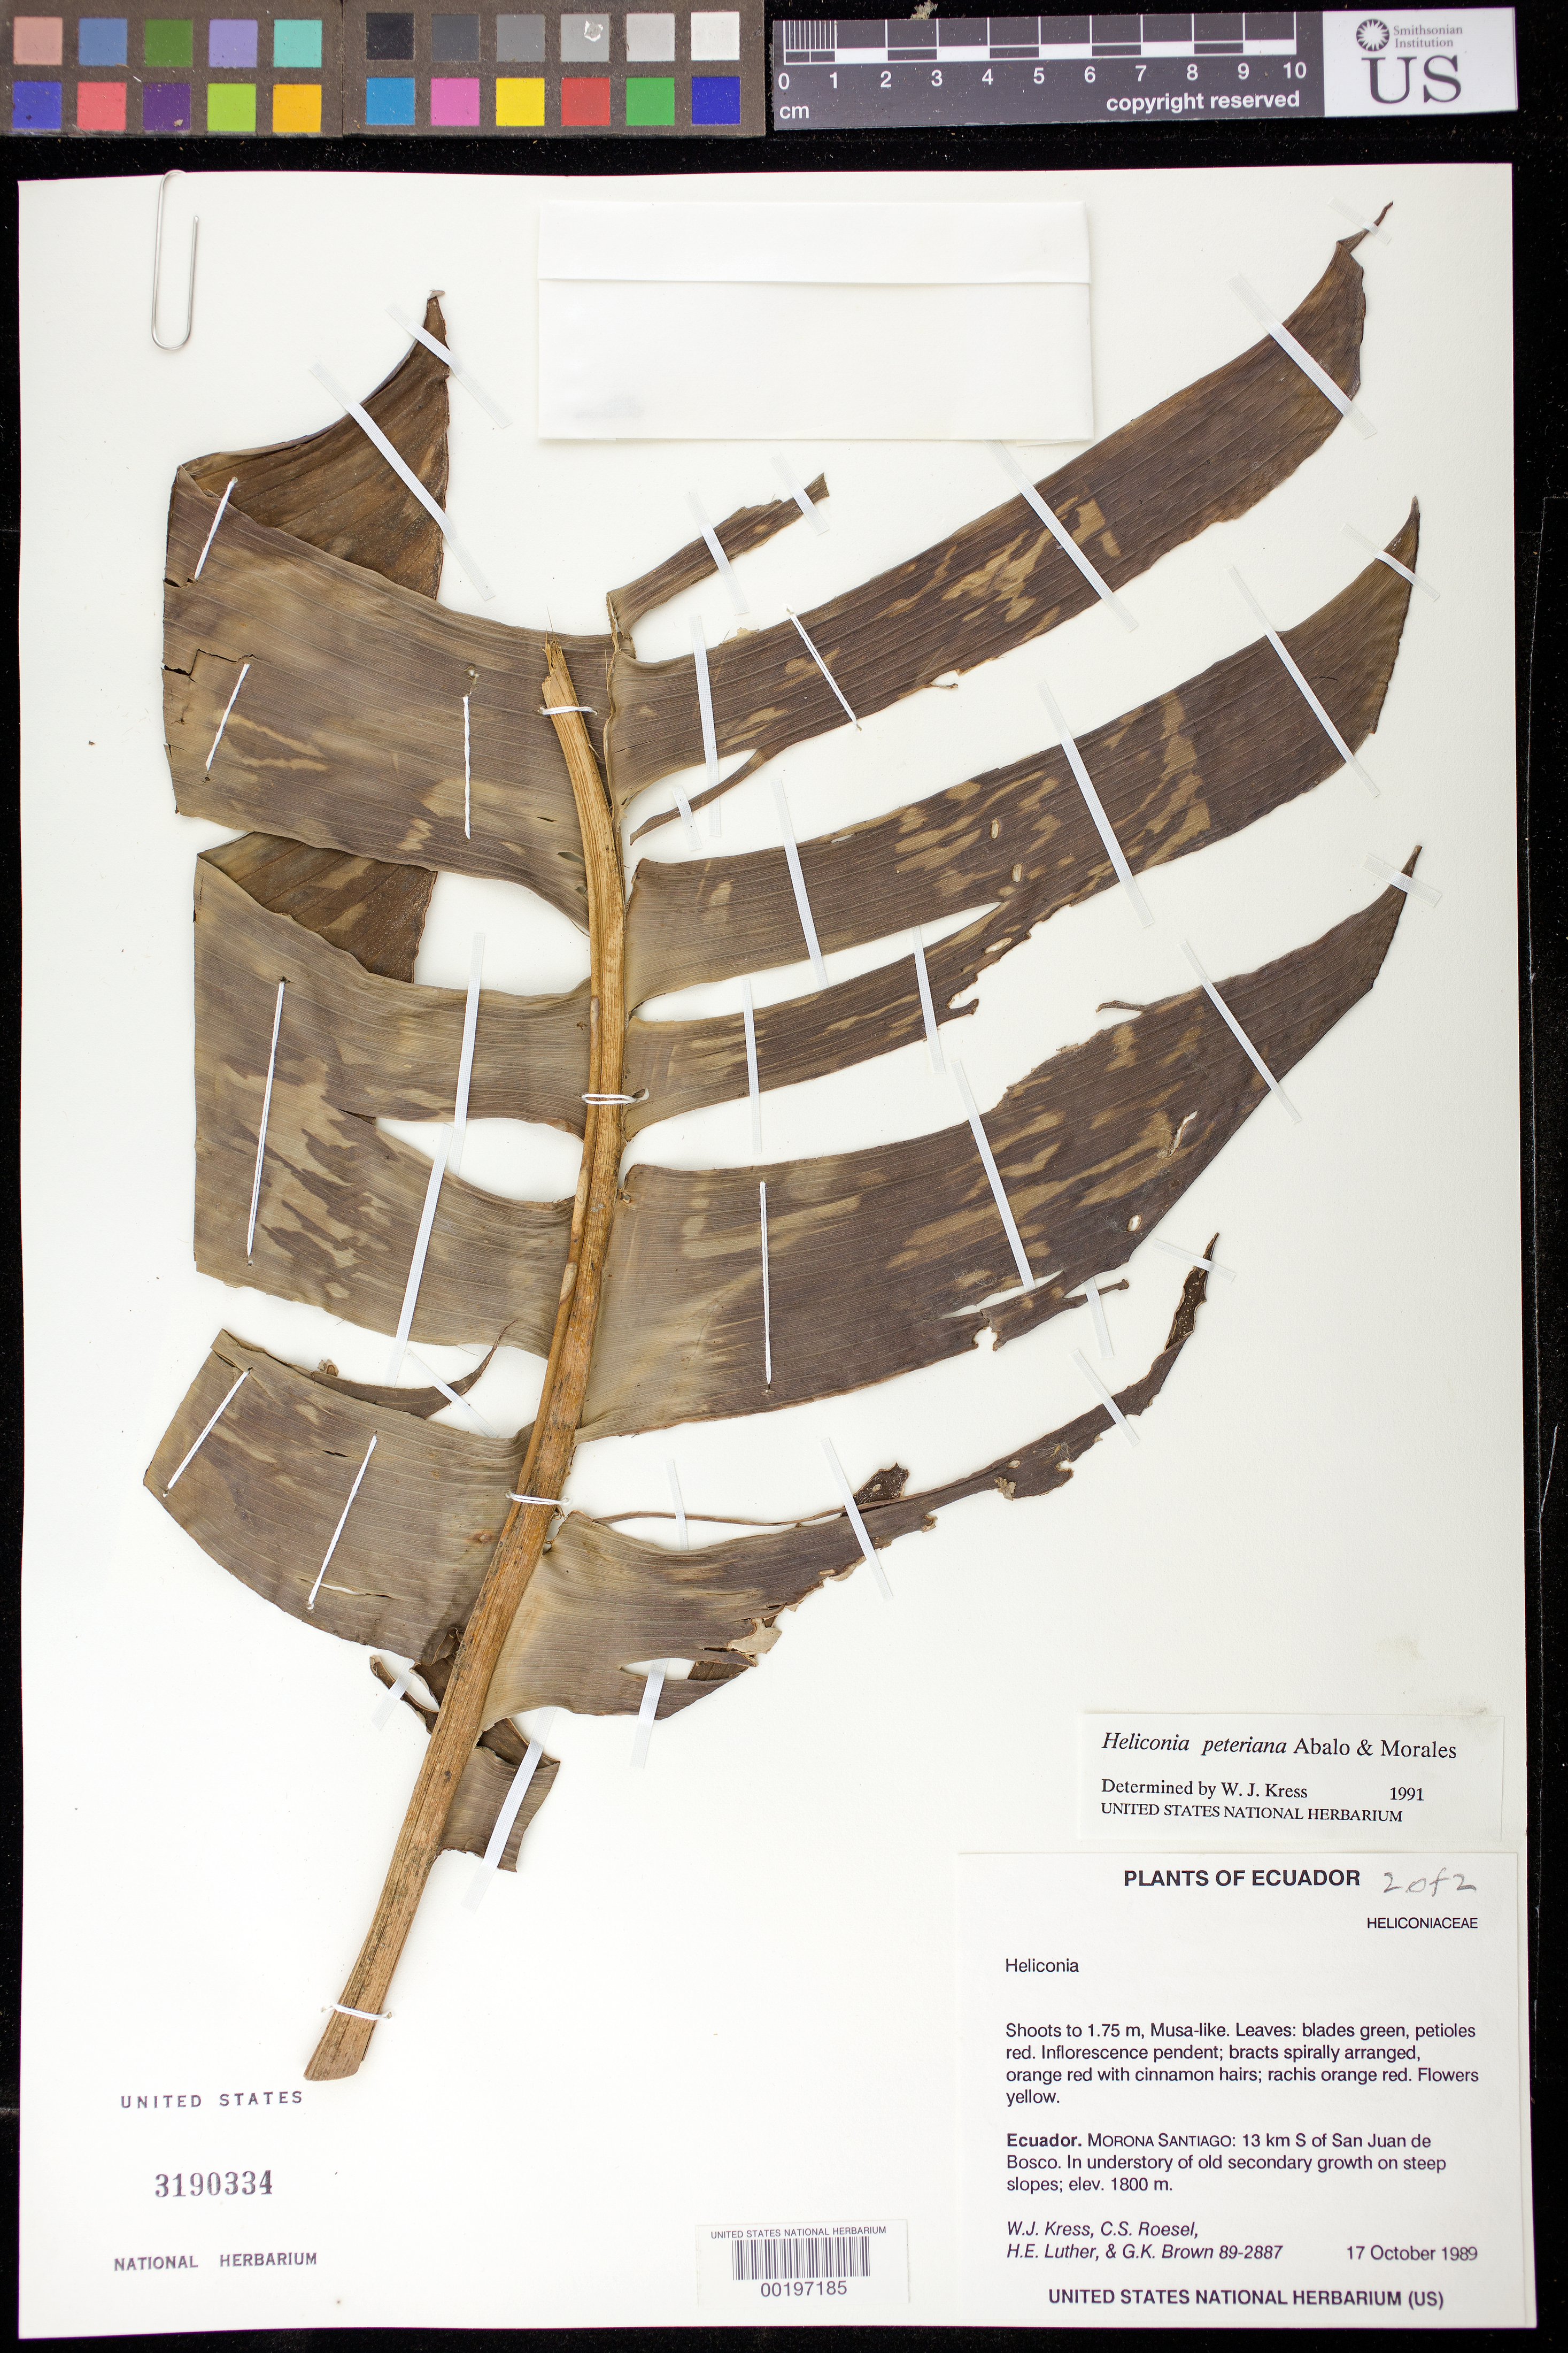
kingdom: Plantae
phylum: Tracheophyta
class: Liliopsida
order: Zingiberales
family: Heliconiaceae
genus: Heliconia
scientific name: Heliconia peteriana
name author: Abalo & G. Morales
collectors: W. J. Kress, C. S. Roesel, Harry E. Luther & G. K. Brown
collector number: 89-2887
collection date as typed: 17 Oct 1989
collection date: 1989-10-17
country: Ecuador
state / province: Morona-Santiago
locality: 13 km S of San Juan de bosco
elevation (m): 1800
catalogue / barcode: US 3190334